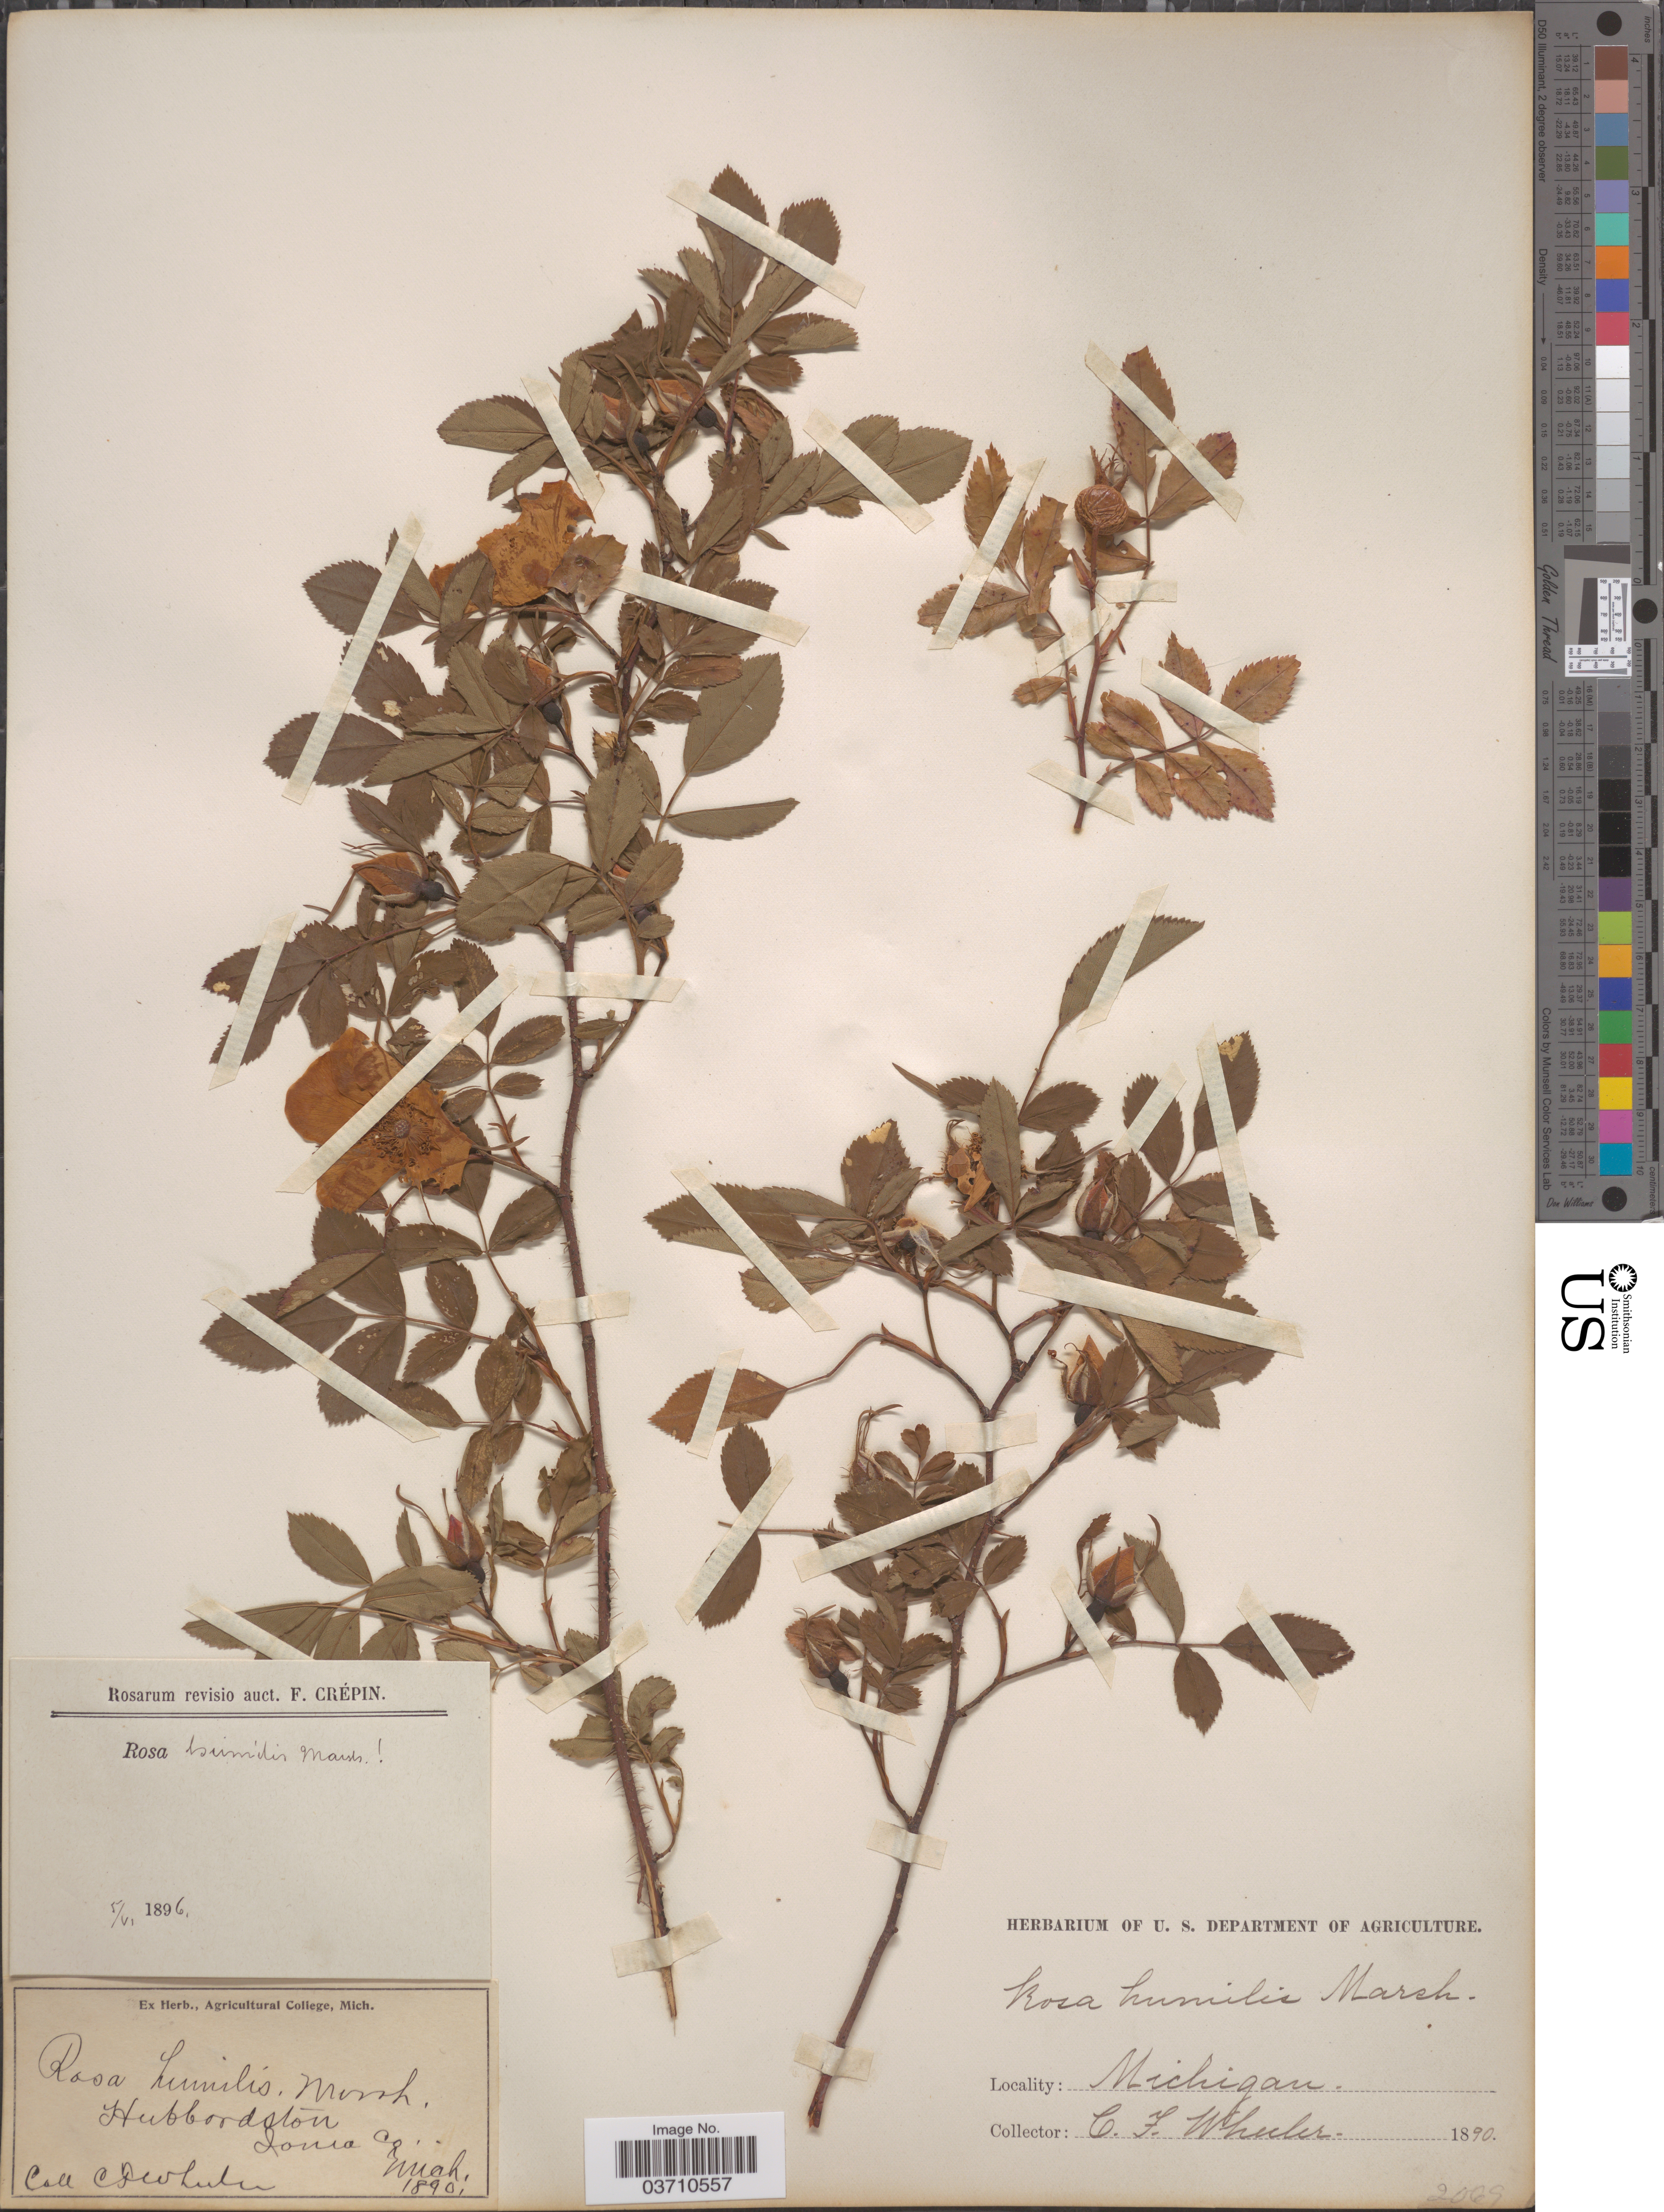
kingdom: Plantae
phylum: Tracheophyta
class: Magnoliopsida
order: Rosales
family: Rosaceae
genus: Rosa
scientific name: Rosa humilis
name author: Marshall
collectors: C. Wheeler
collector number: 2069*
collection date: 1890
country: United States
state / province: Michigan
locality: Hubbardston, Ionia Co.